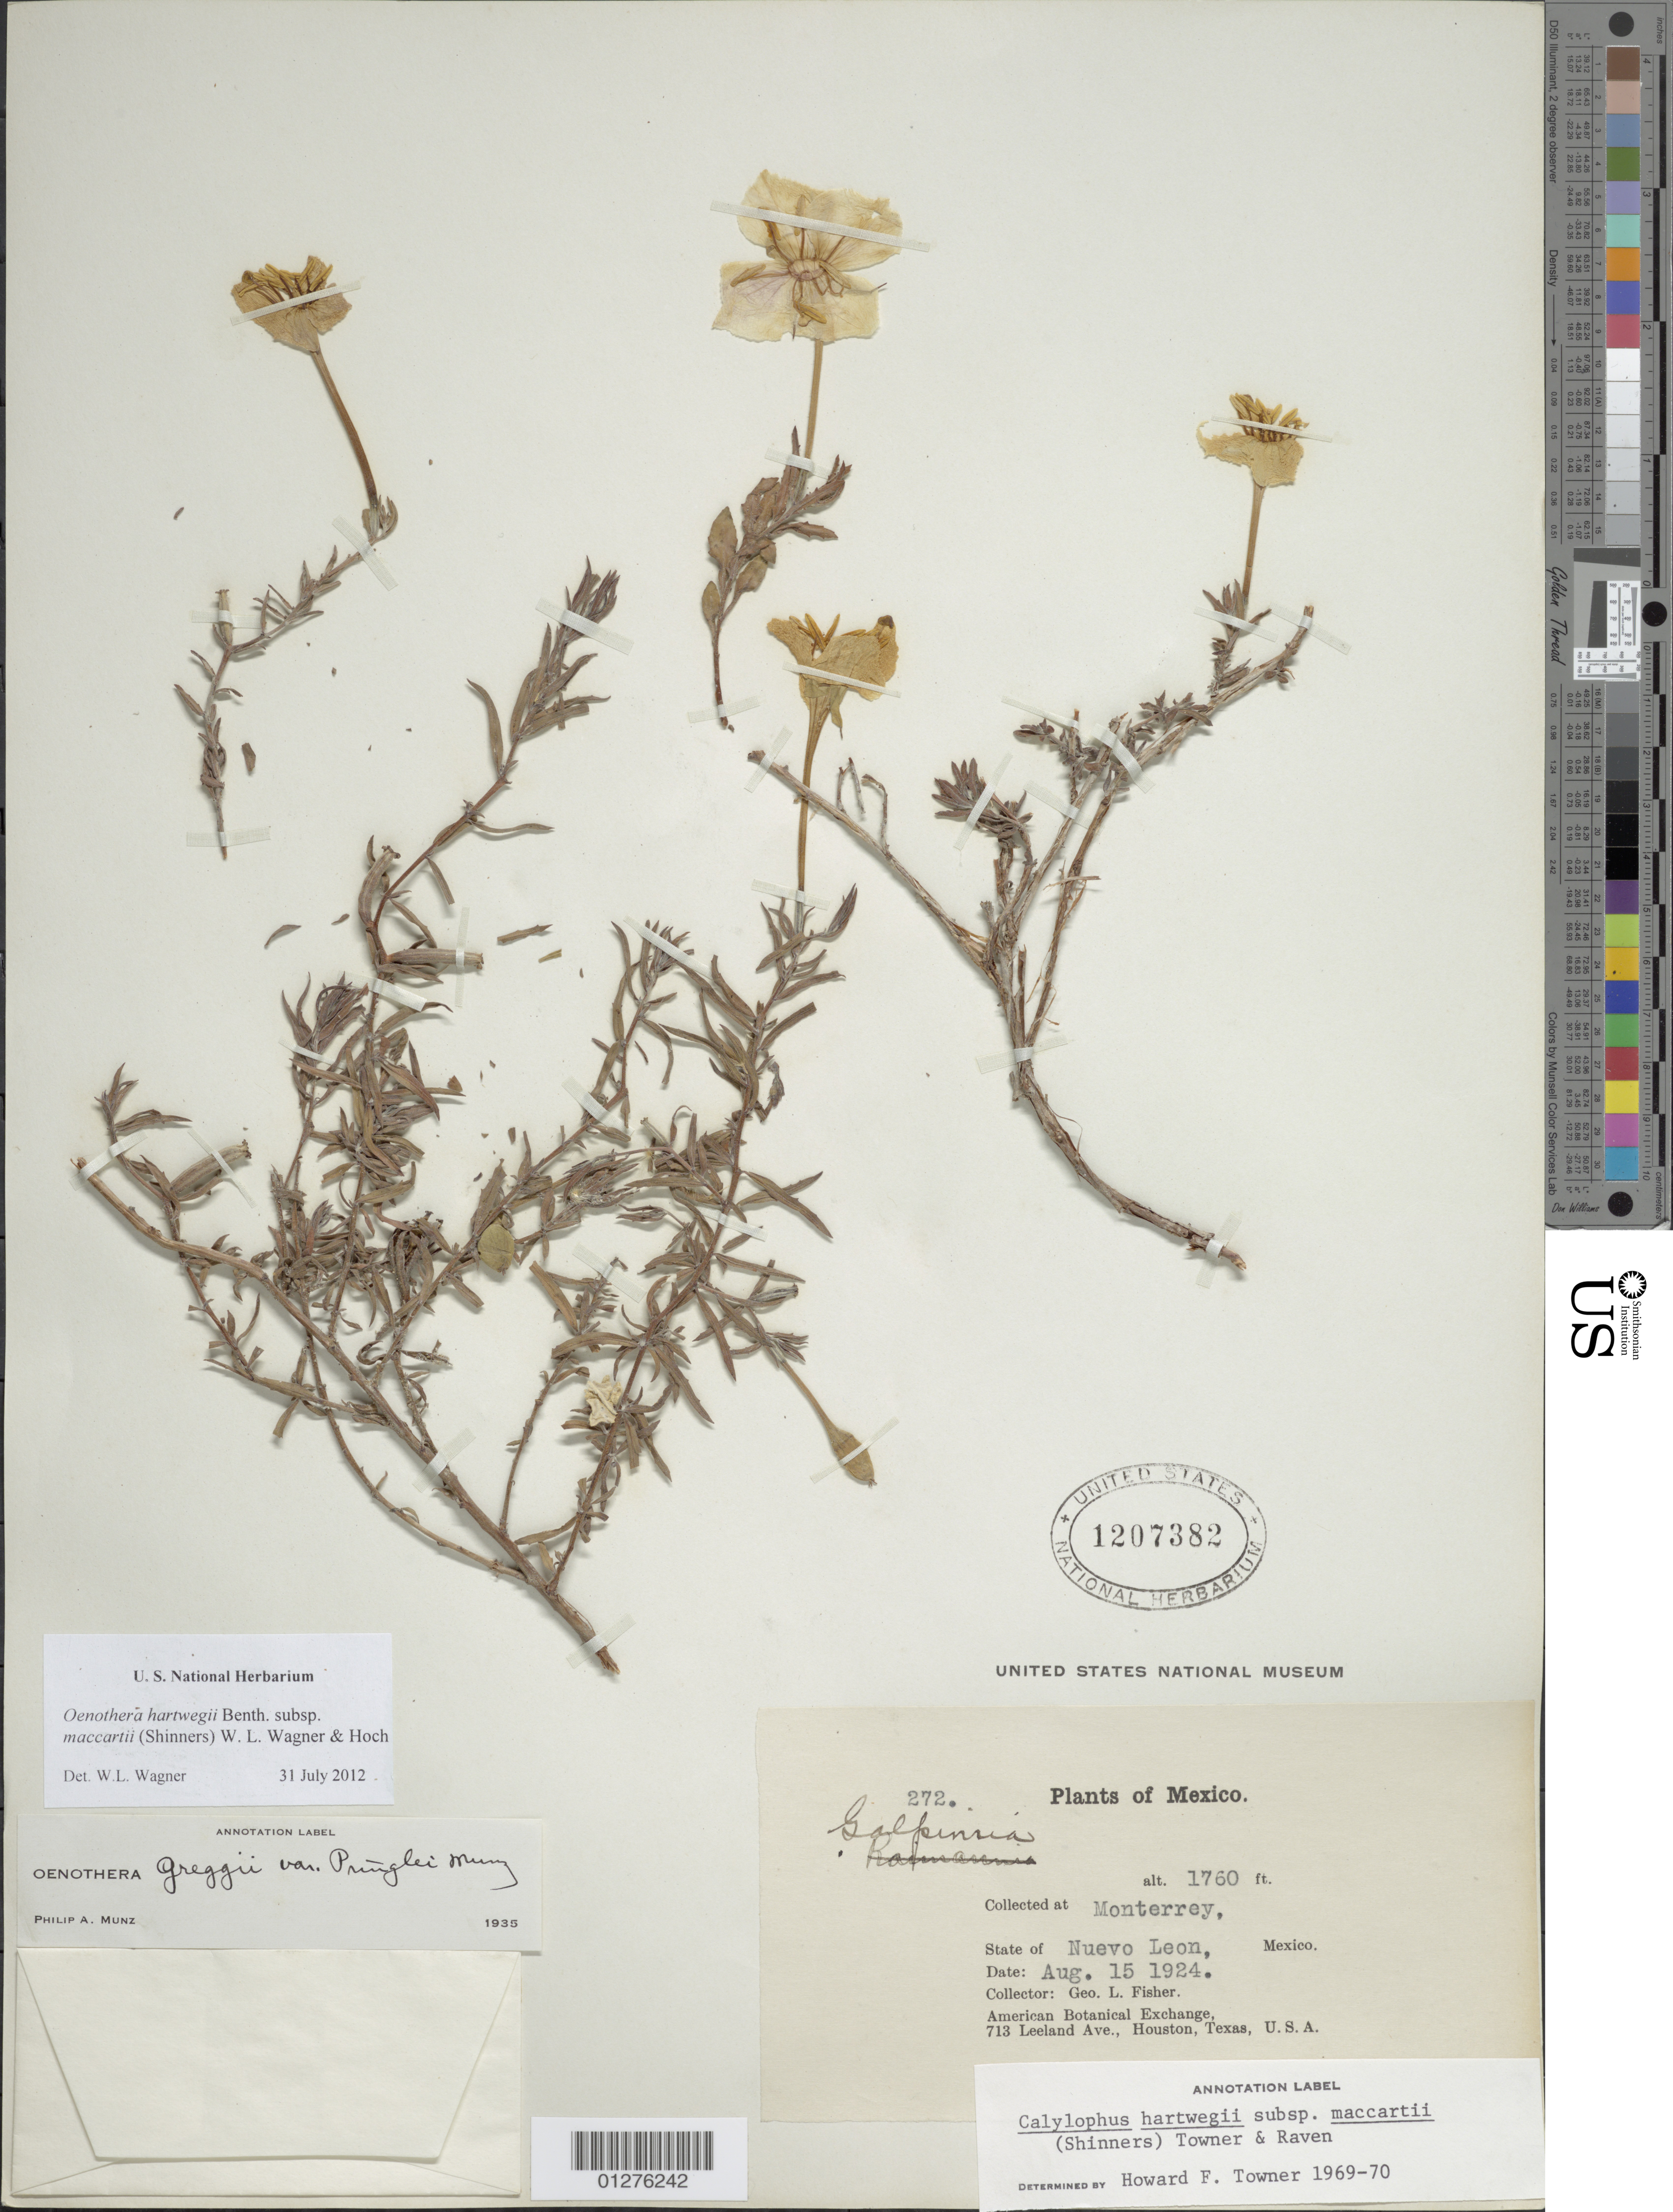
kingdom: Plantae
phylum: Tracheophyta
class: Magnoliopsida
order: Myrtales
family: Onagraceae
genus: Oenothera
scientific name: Oenothera hartwegii subsp. maccartii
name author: (Shinners) W.L. Wagner & Hoch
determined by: Wagner, W. L., (BOT), Smithsonian Institution - National Museum of Natural History (UNITED STATES)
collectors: G. L. Fisher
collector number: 272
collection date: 1924-08-15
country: México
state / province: Nuevo León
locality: Monterrey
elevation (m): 536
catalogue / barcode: US 1207382